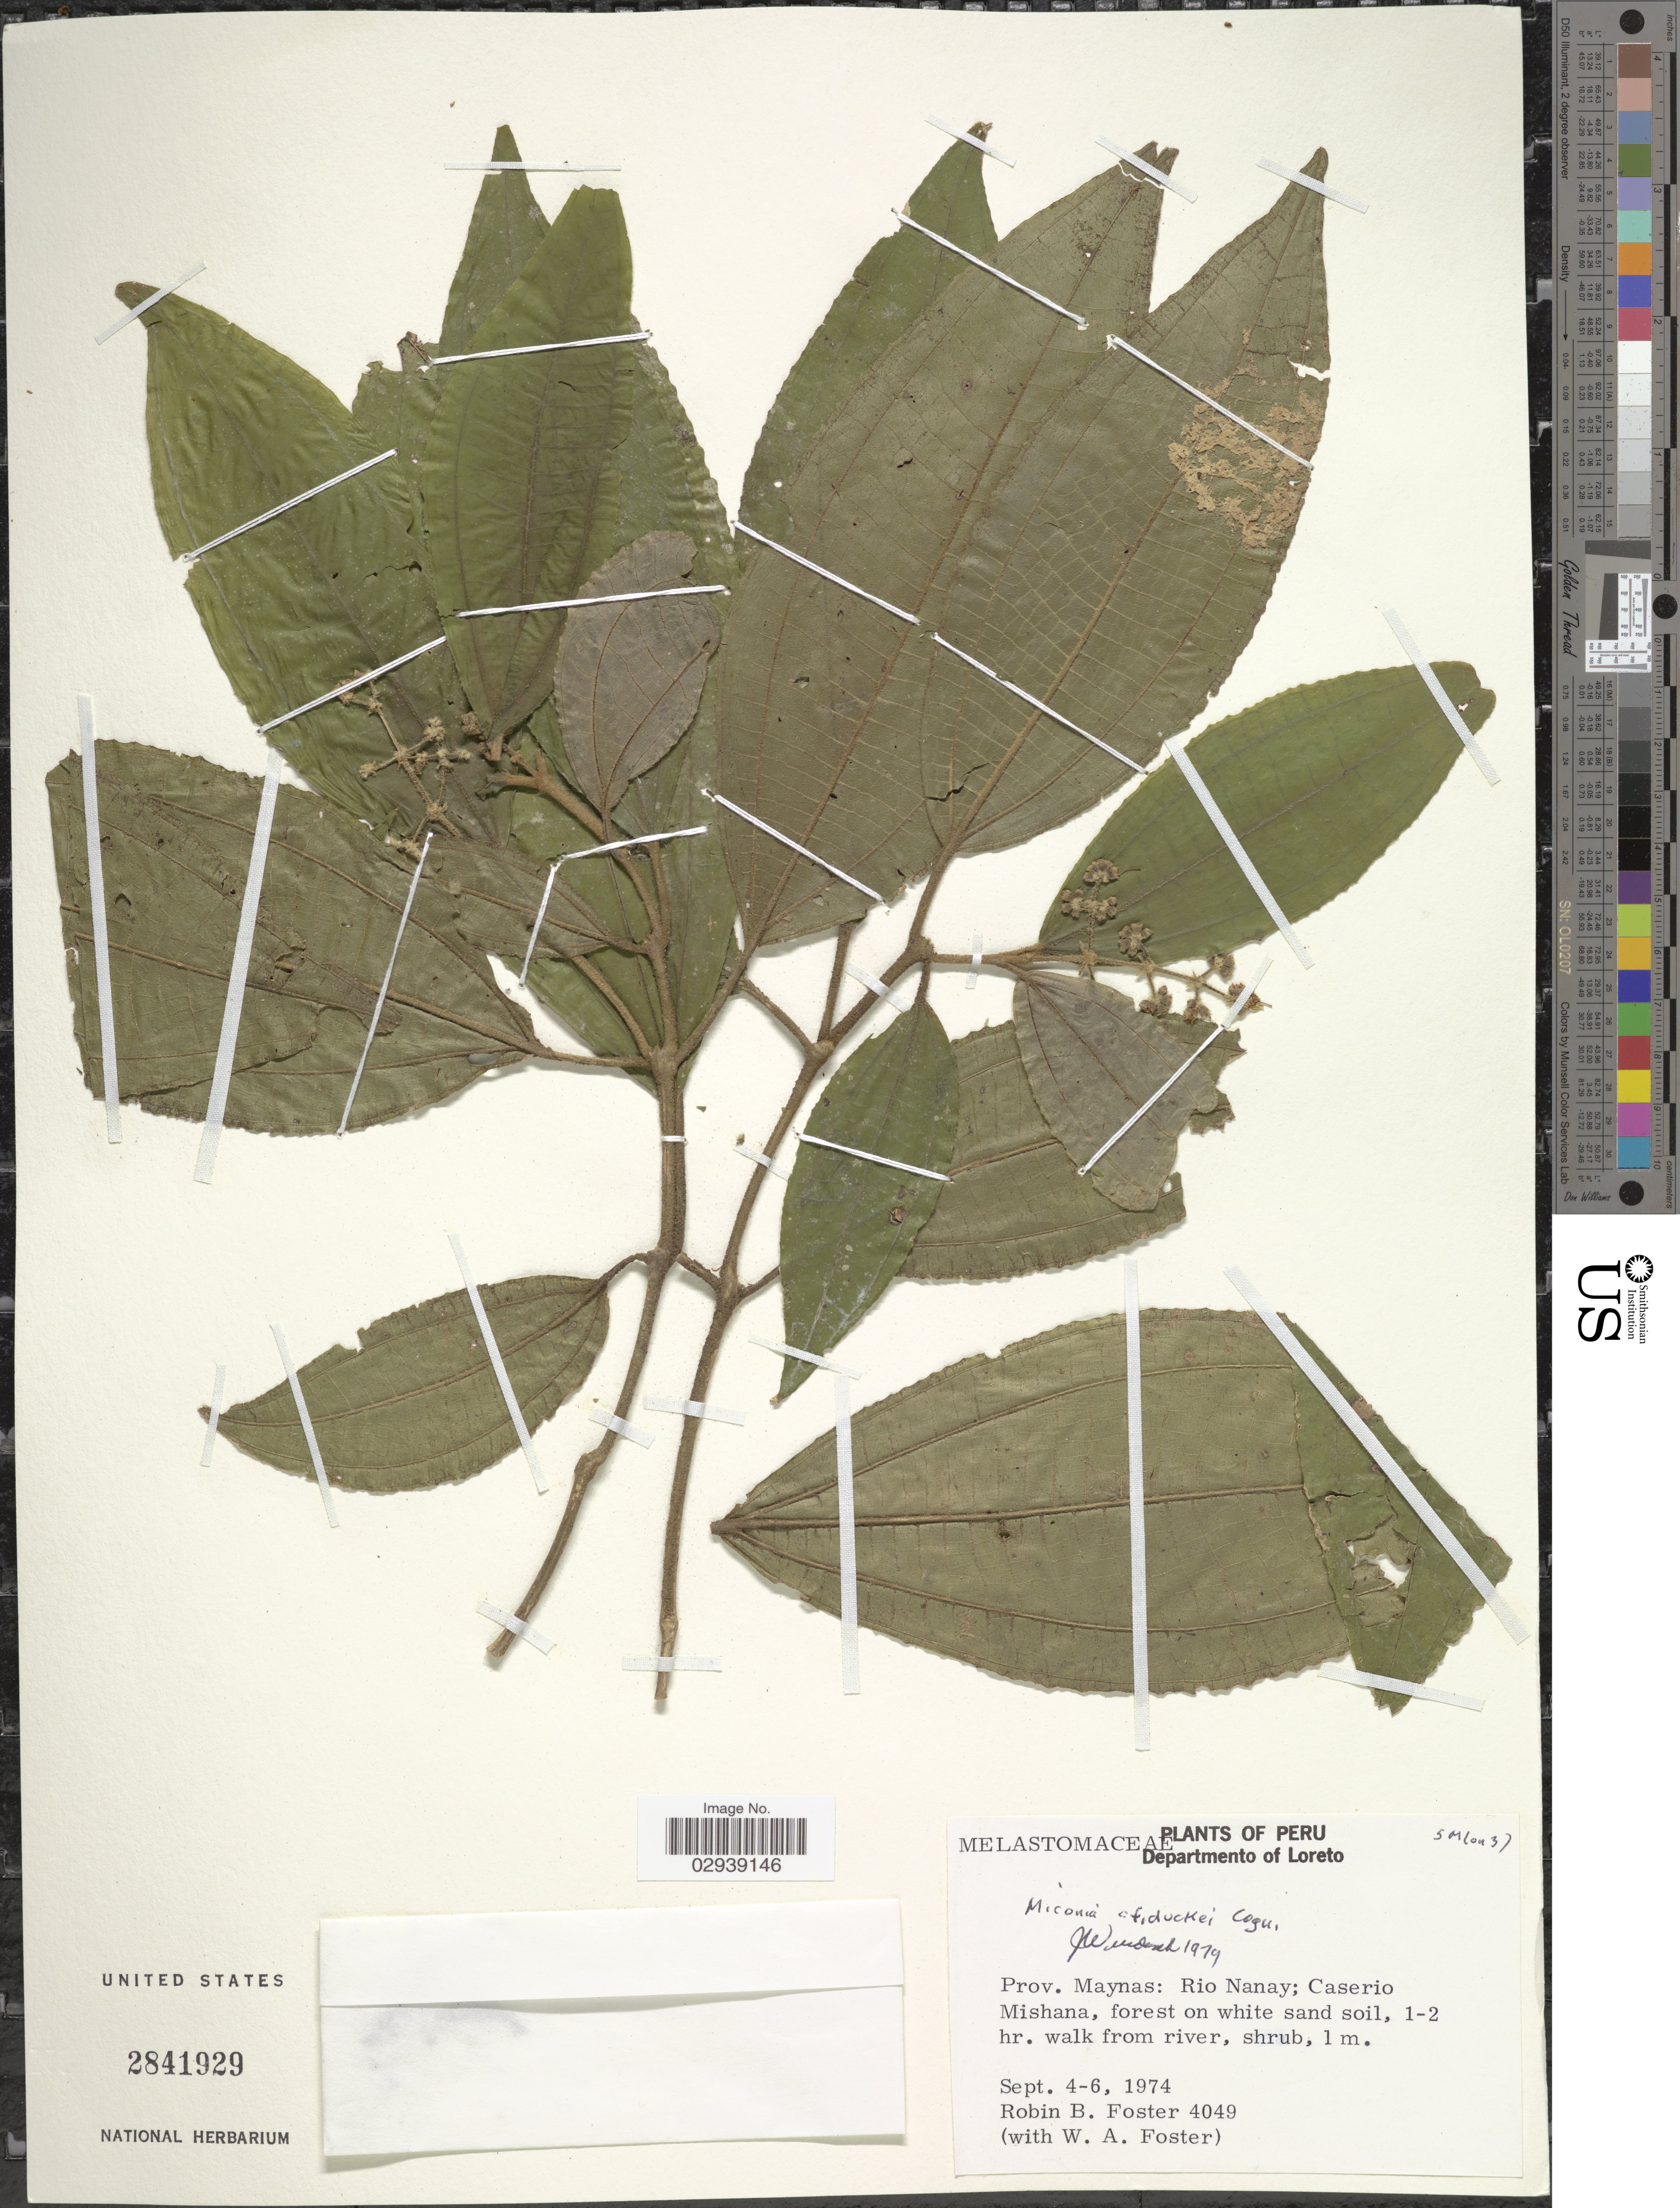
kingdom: Plantae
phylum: Tracheophyta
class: Magnoliopsida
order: Myrtales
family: Melastomataceae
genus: Miconia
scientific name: Miconia duckei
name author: Cogn.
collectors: R. B. Foster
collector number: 4049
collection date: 1974-09-04/1974-09-06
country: Peru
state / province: Loreto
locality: Departmento of Loreto. Prov. Maynas: Rio Nanay; Caerio Mishana.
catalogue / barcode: US 2841929